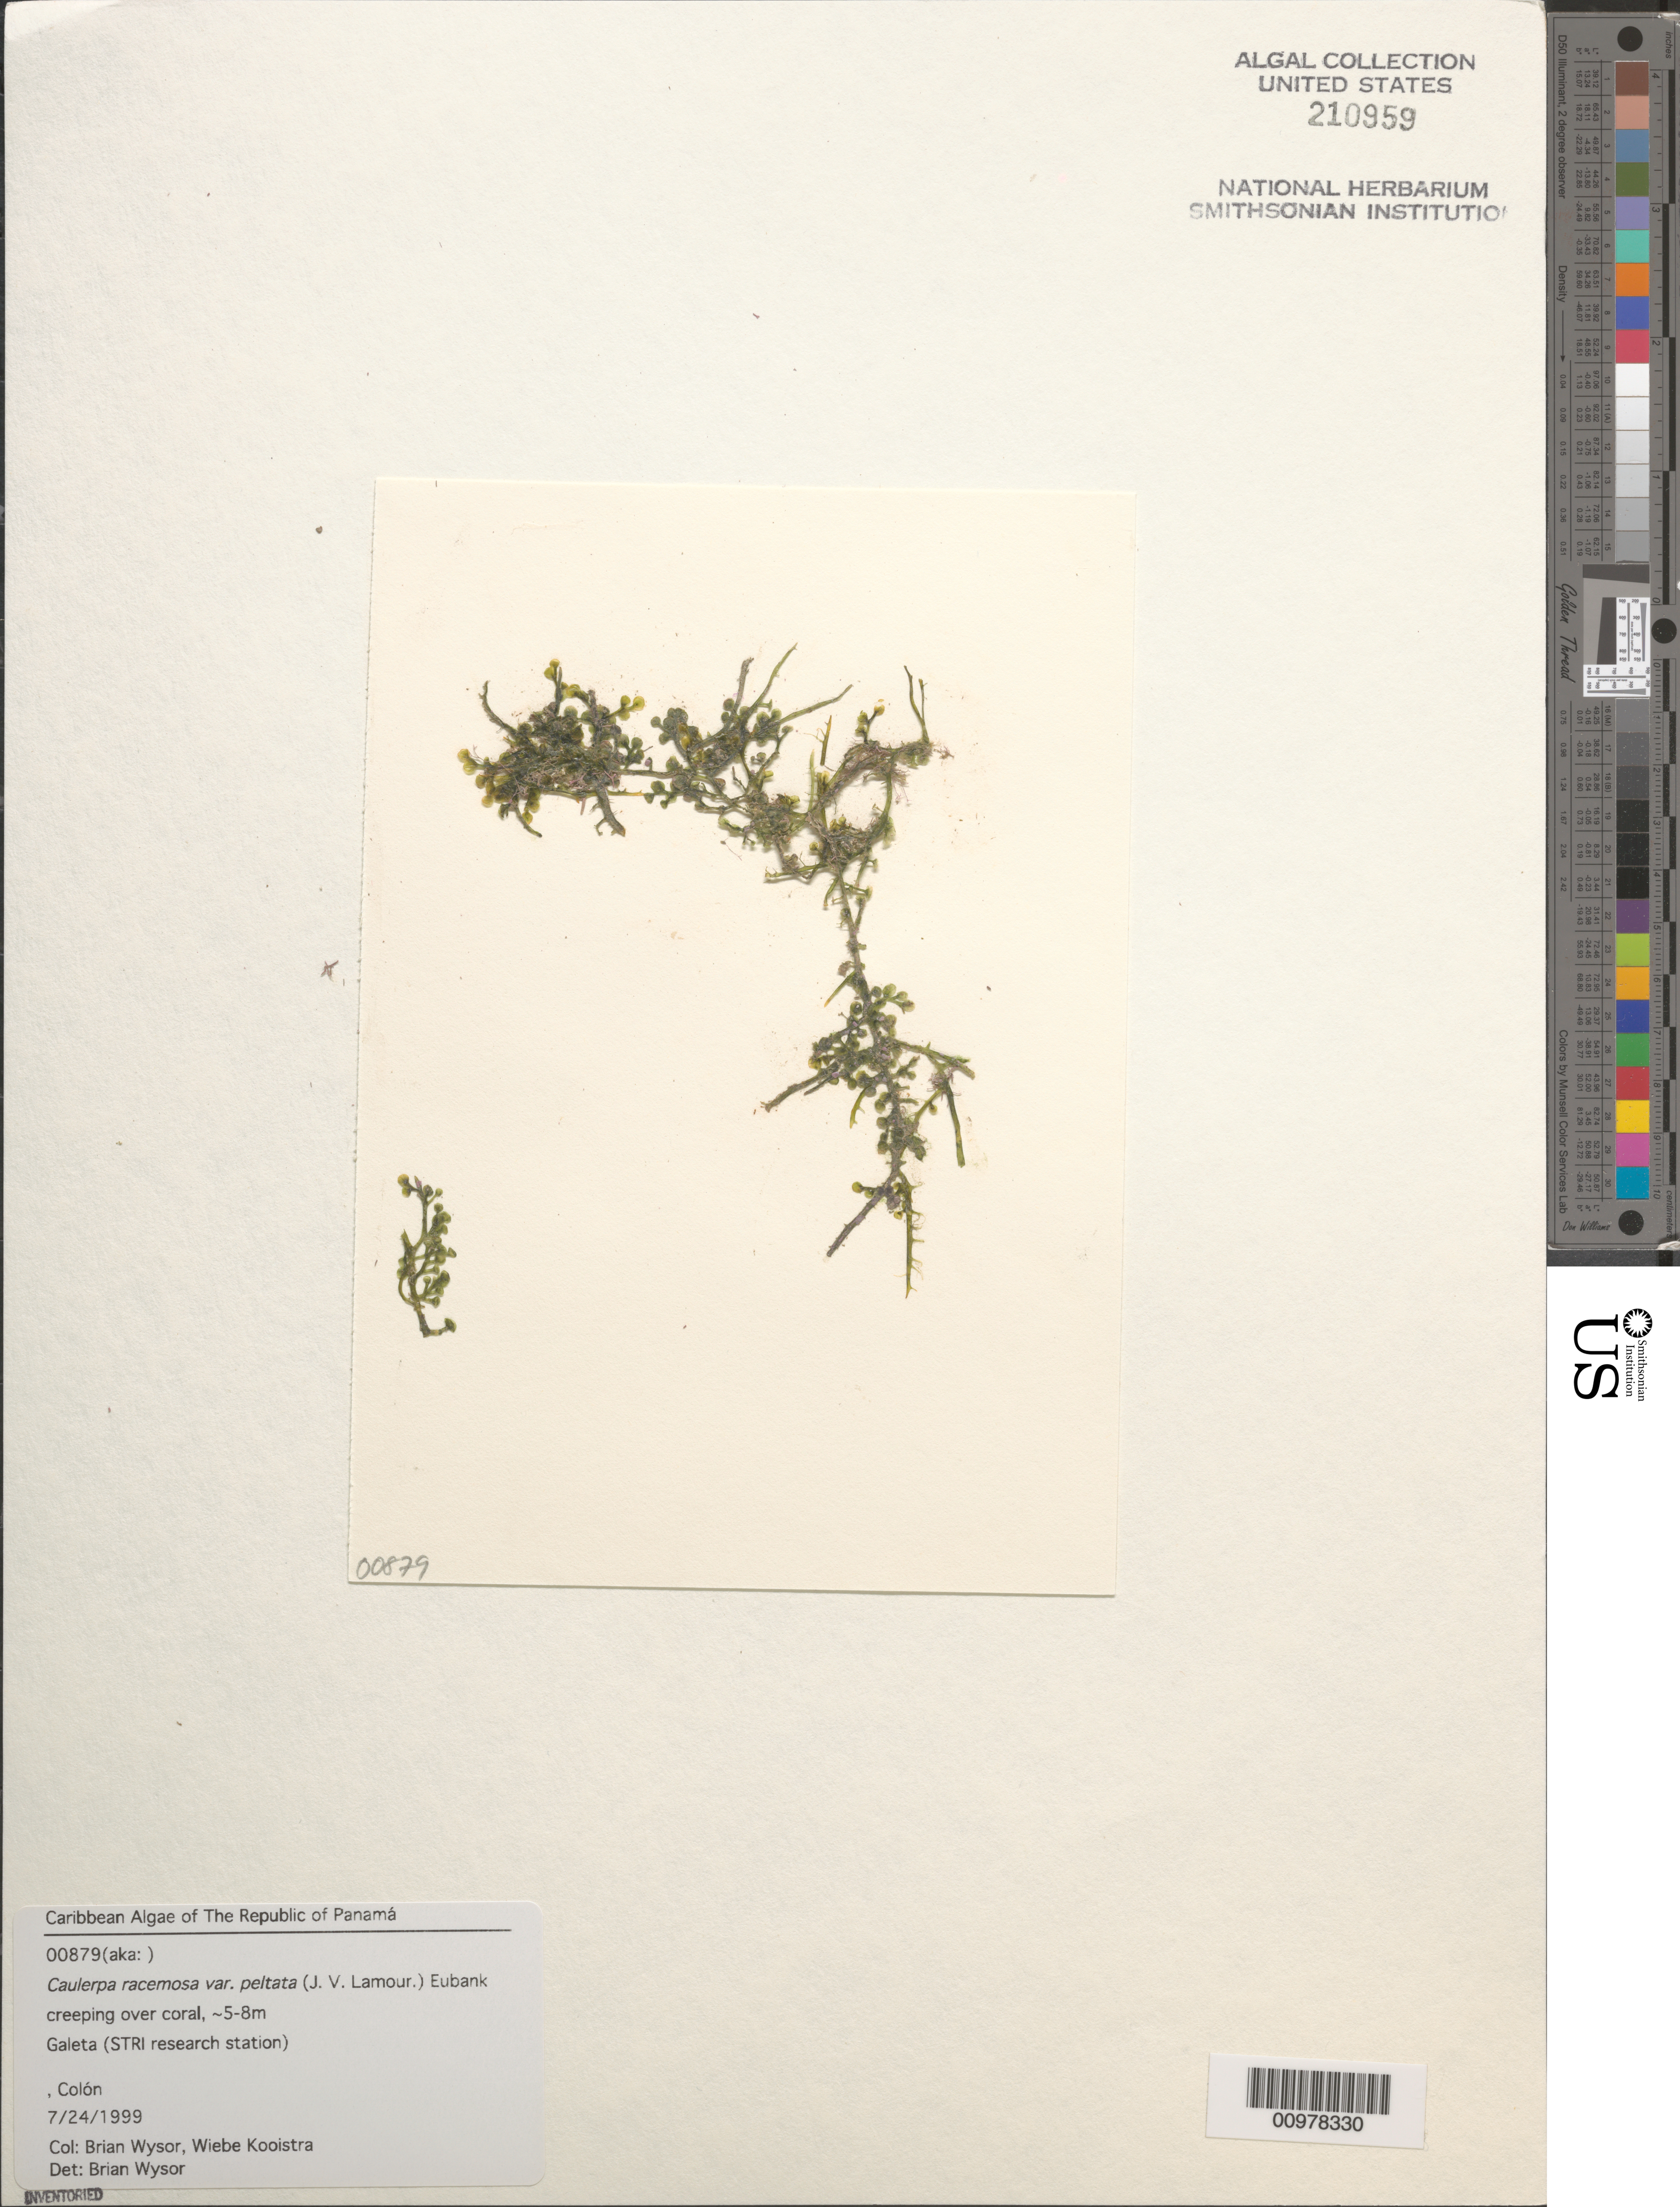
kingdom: Plantae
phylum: Chlorophyta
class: Ulvophyceae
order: Bryopsidales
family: Caulerpaceae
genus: Caulerpa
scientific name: Caulerpa racemosa var. peltata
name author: (J.V.Lamouroux) Eubank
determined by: Wysor, B.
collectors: B. Wysor & W. Kooistra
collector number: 00879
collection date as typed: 24 Jul 1999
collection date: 1999-07-24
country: Panama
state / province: Colón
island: Galeta Island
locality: STRI (Smithsonian Tropical Research Institute) research station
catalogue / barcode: US 210959